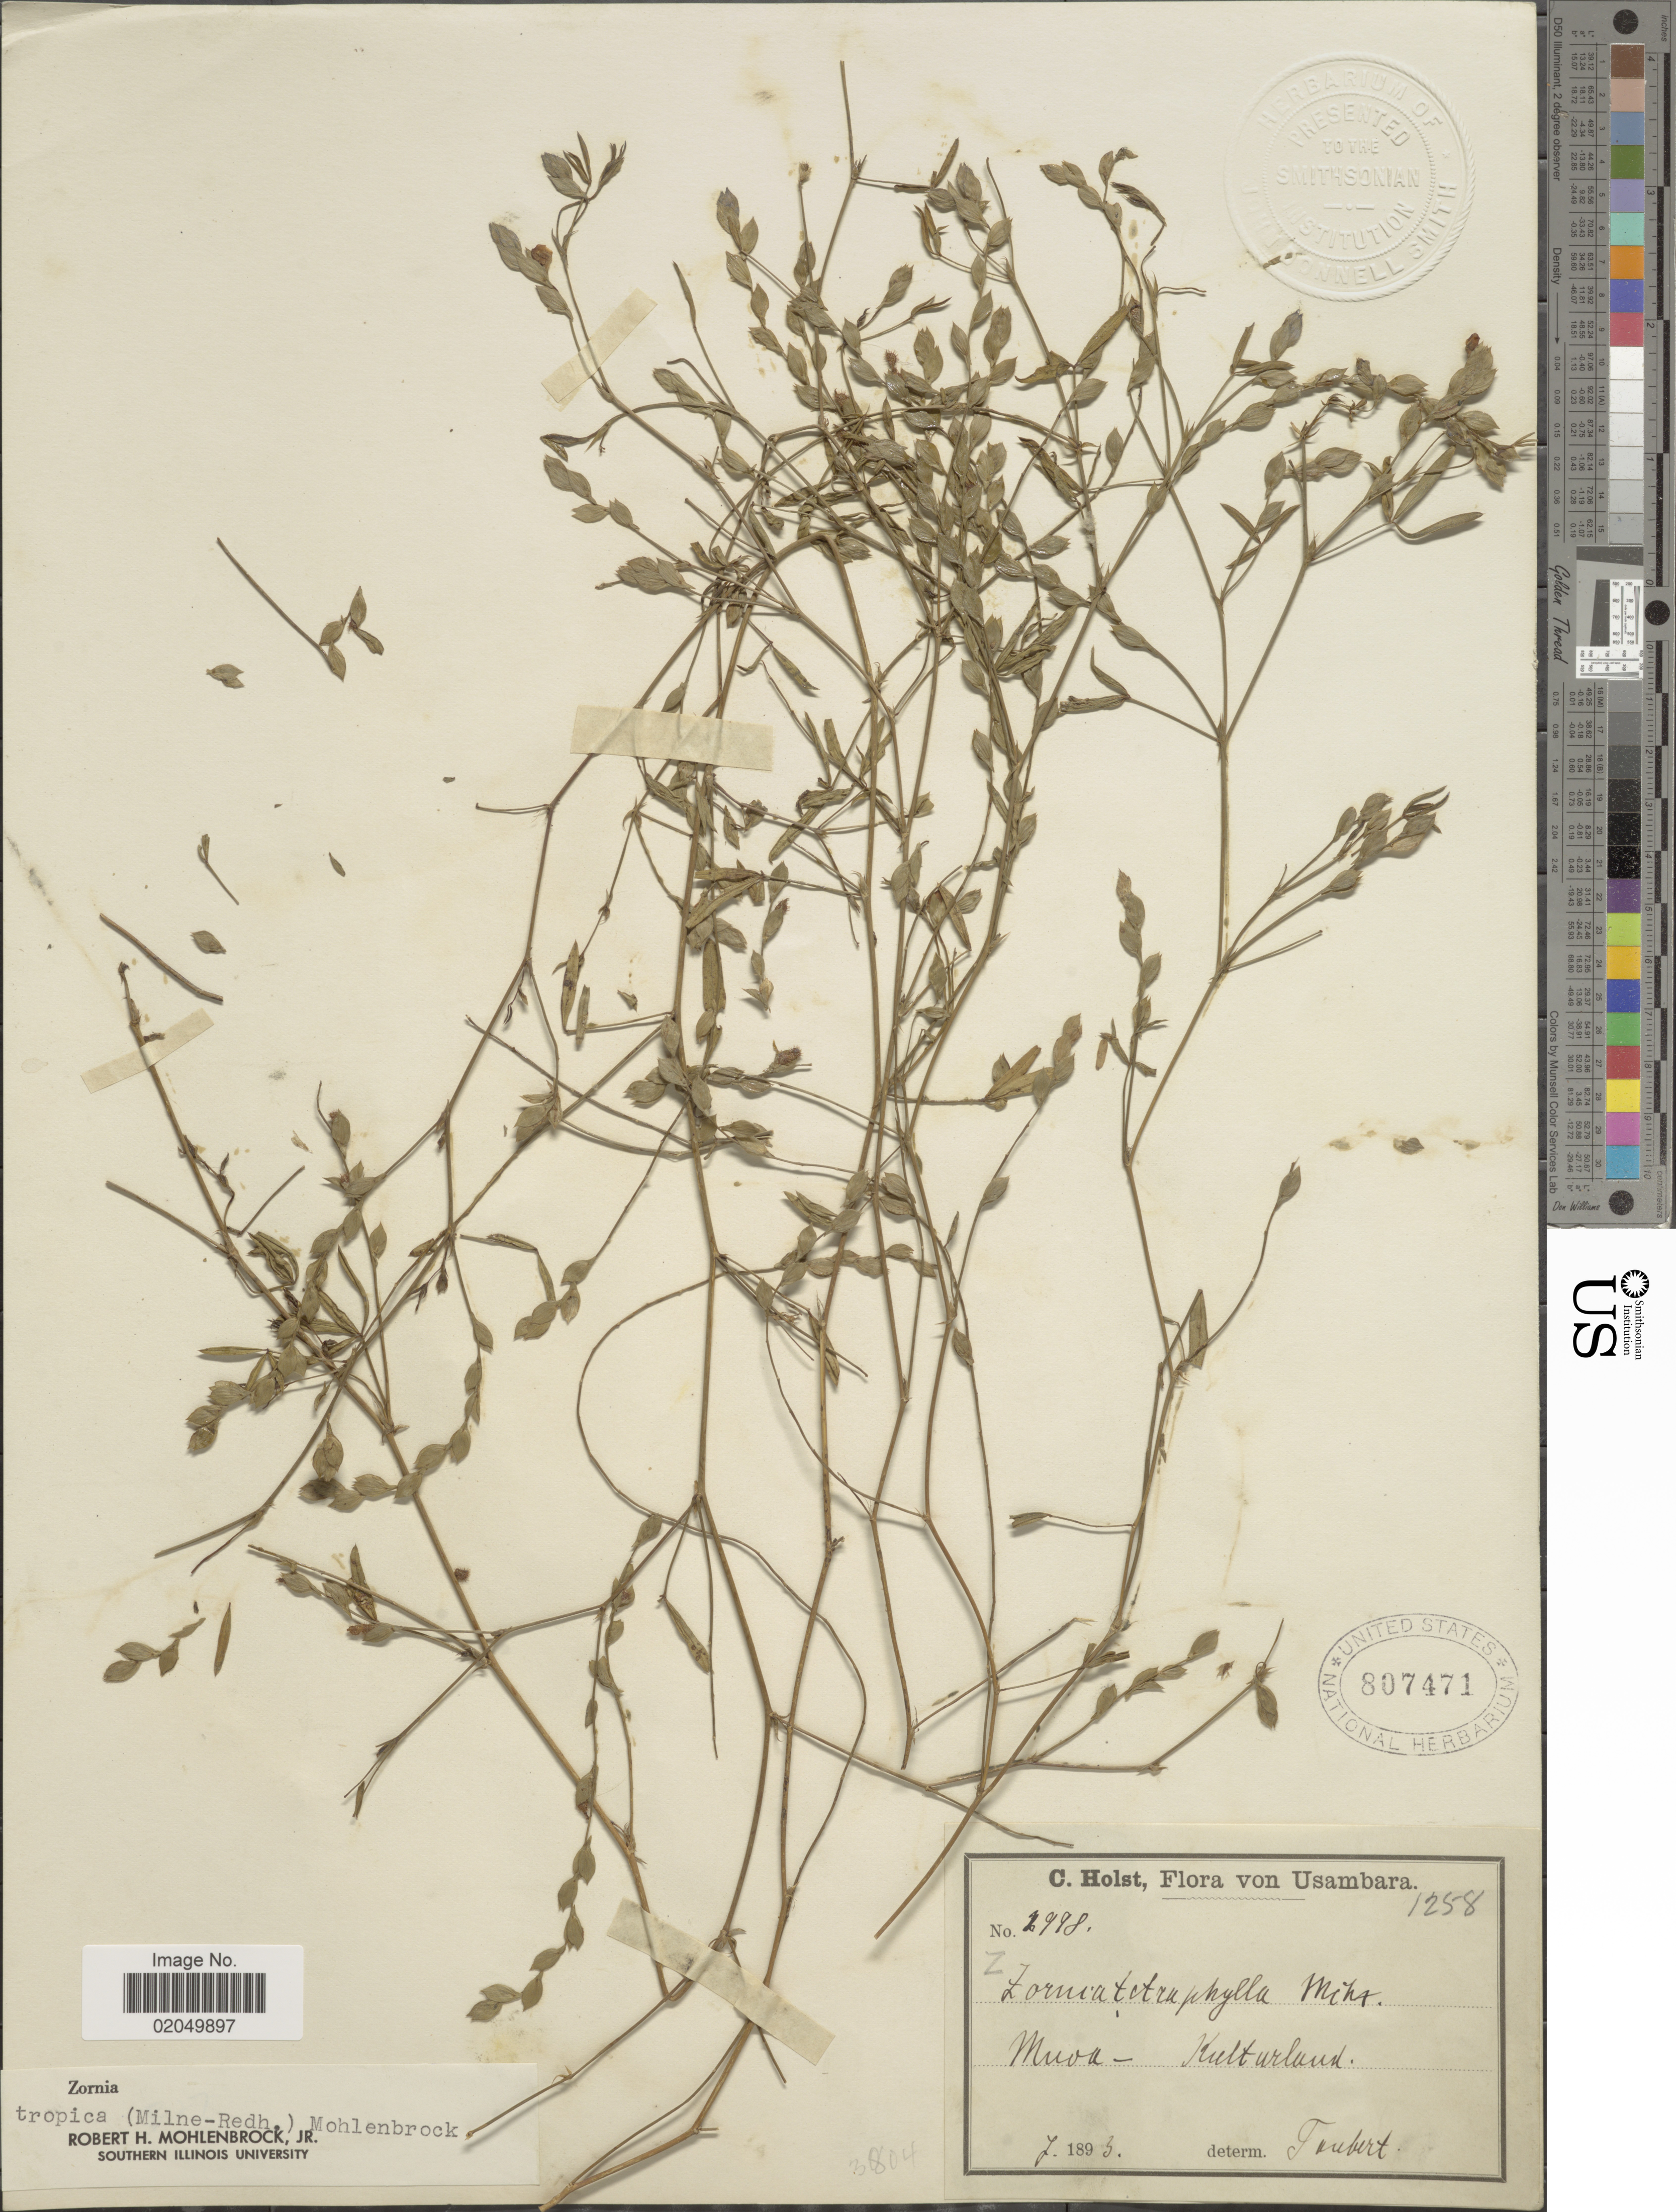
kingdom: Plantae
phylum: Tracheophyta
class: Magnoliopsida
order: Fabales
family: Fabaceae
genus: Zornia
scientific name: Zornia tropica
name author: (Milne-Redh.) Mohlenbr.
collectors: C. H. Holst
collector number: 2998*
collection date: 1893-07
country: Tanzania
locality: Usambara, Muva-Kulturland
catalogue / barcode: US 807471